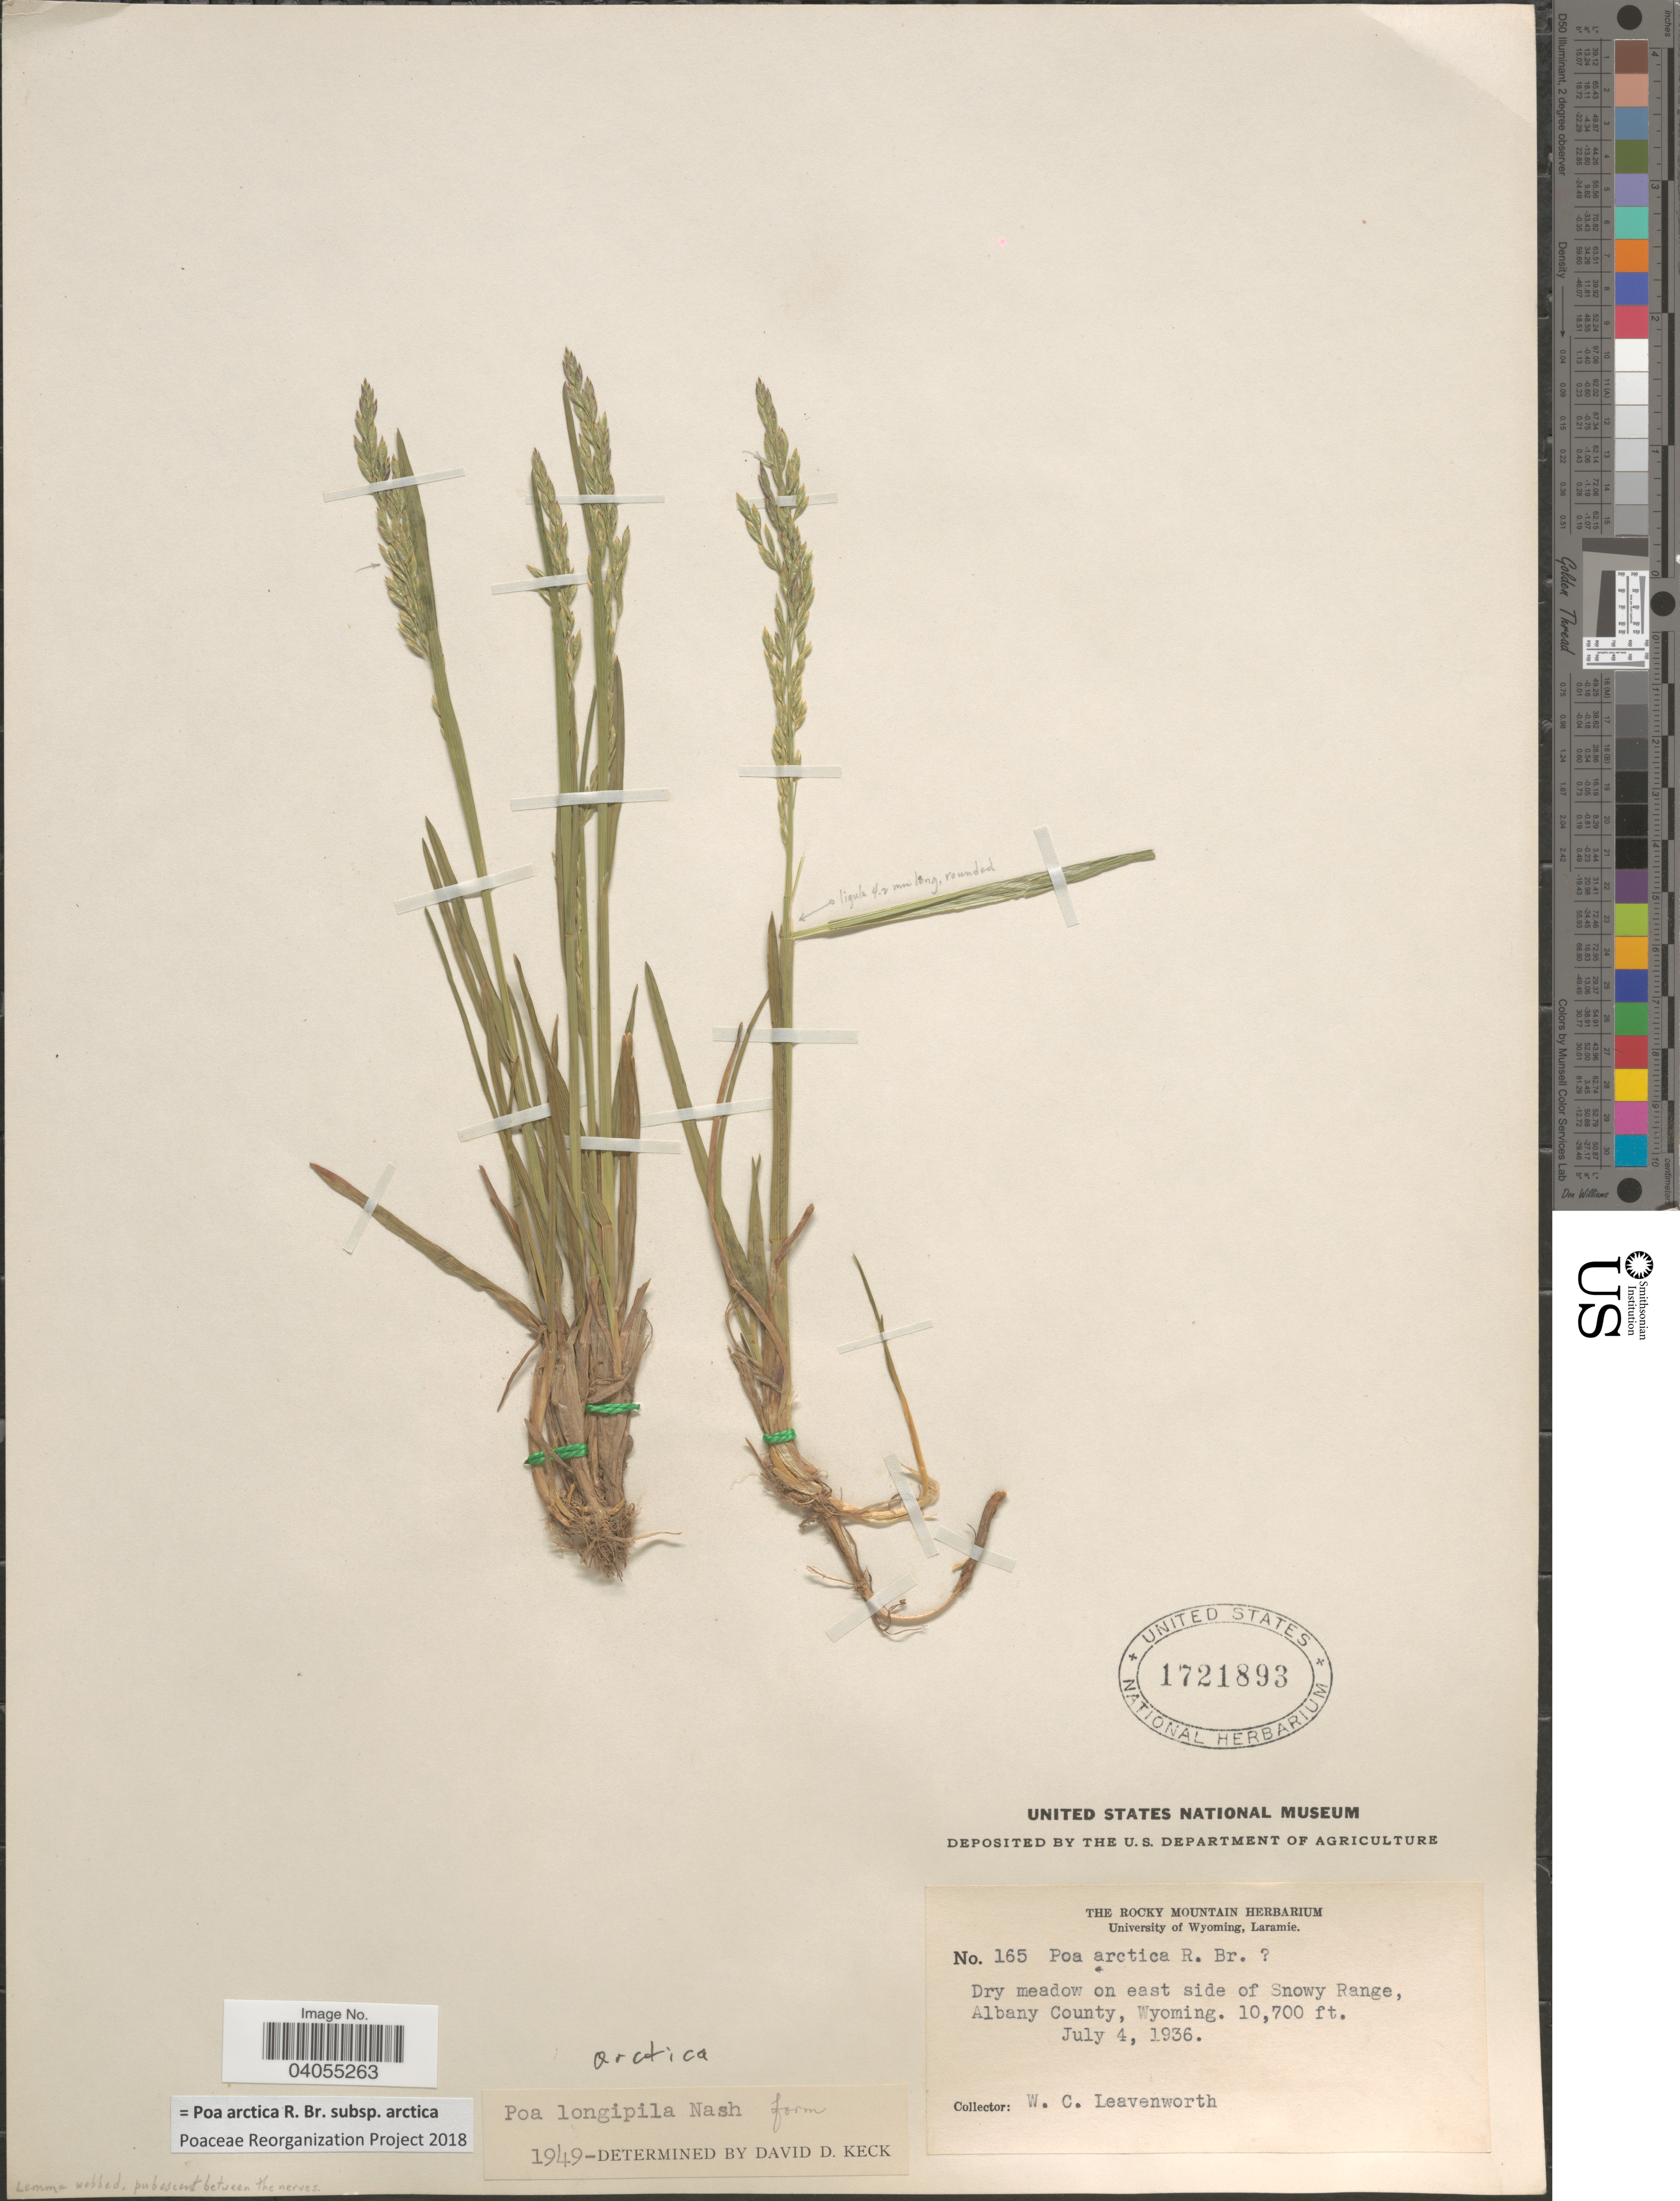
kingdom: Plantae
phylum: Tracheophyta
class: Liliopsida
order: Poales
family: Poaceae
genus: Poa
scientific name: Poa arctica subsp. arctica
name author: R. Br.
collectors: W. Leavenworth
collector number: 165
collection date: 1936-07-04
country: United States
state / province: Wyoming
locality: Dry meadow on east side of Snowy Range, Albany County.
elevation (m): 3261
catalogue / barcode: US 1721893